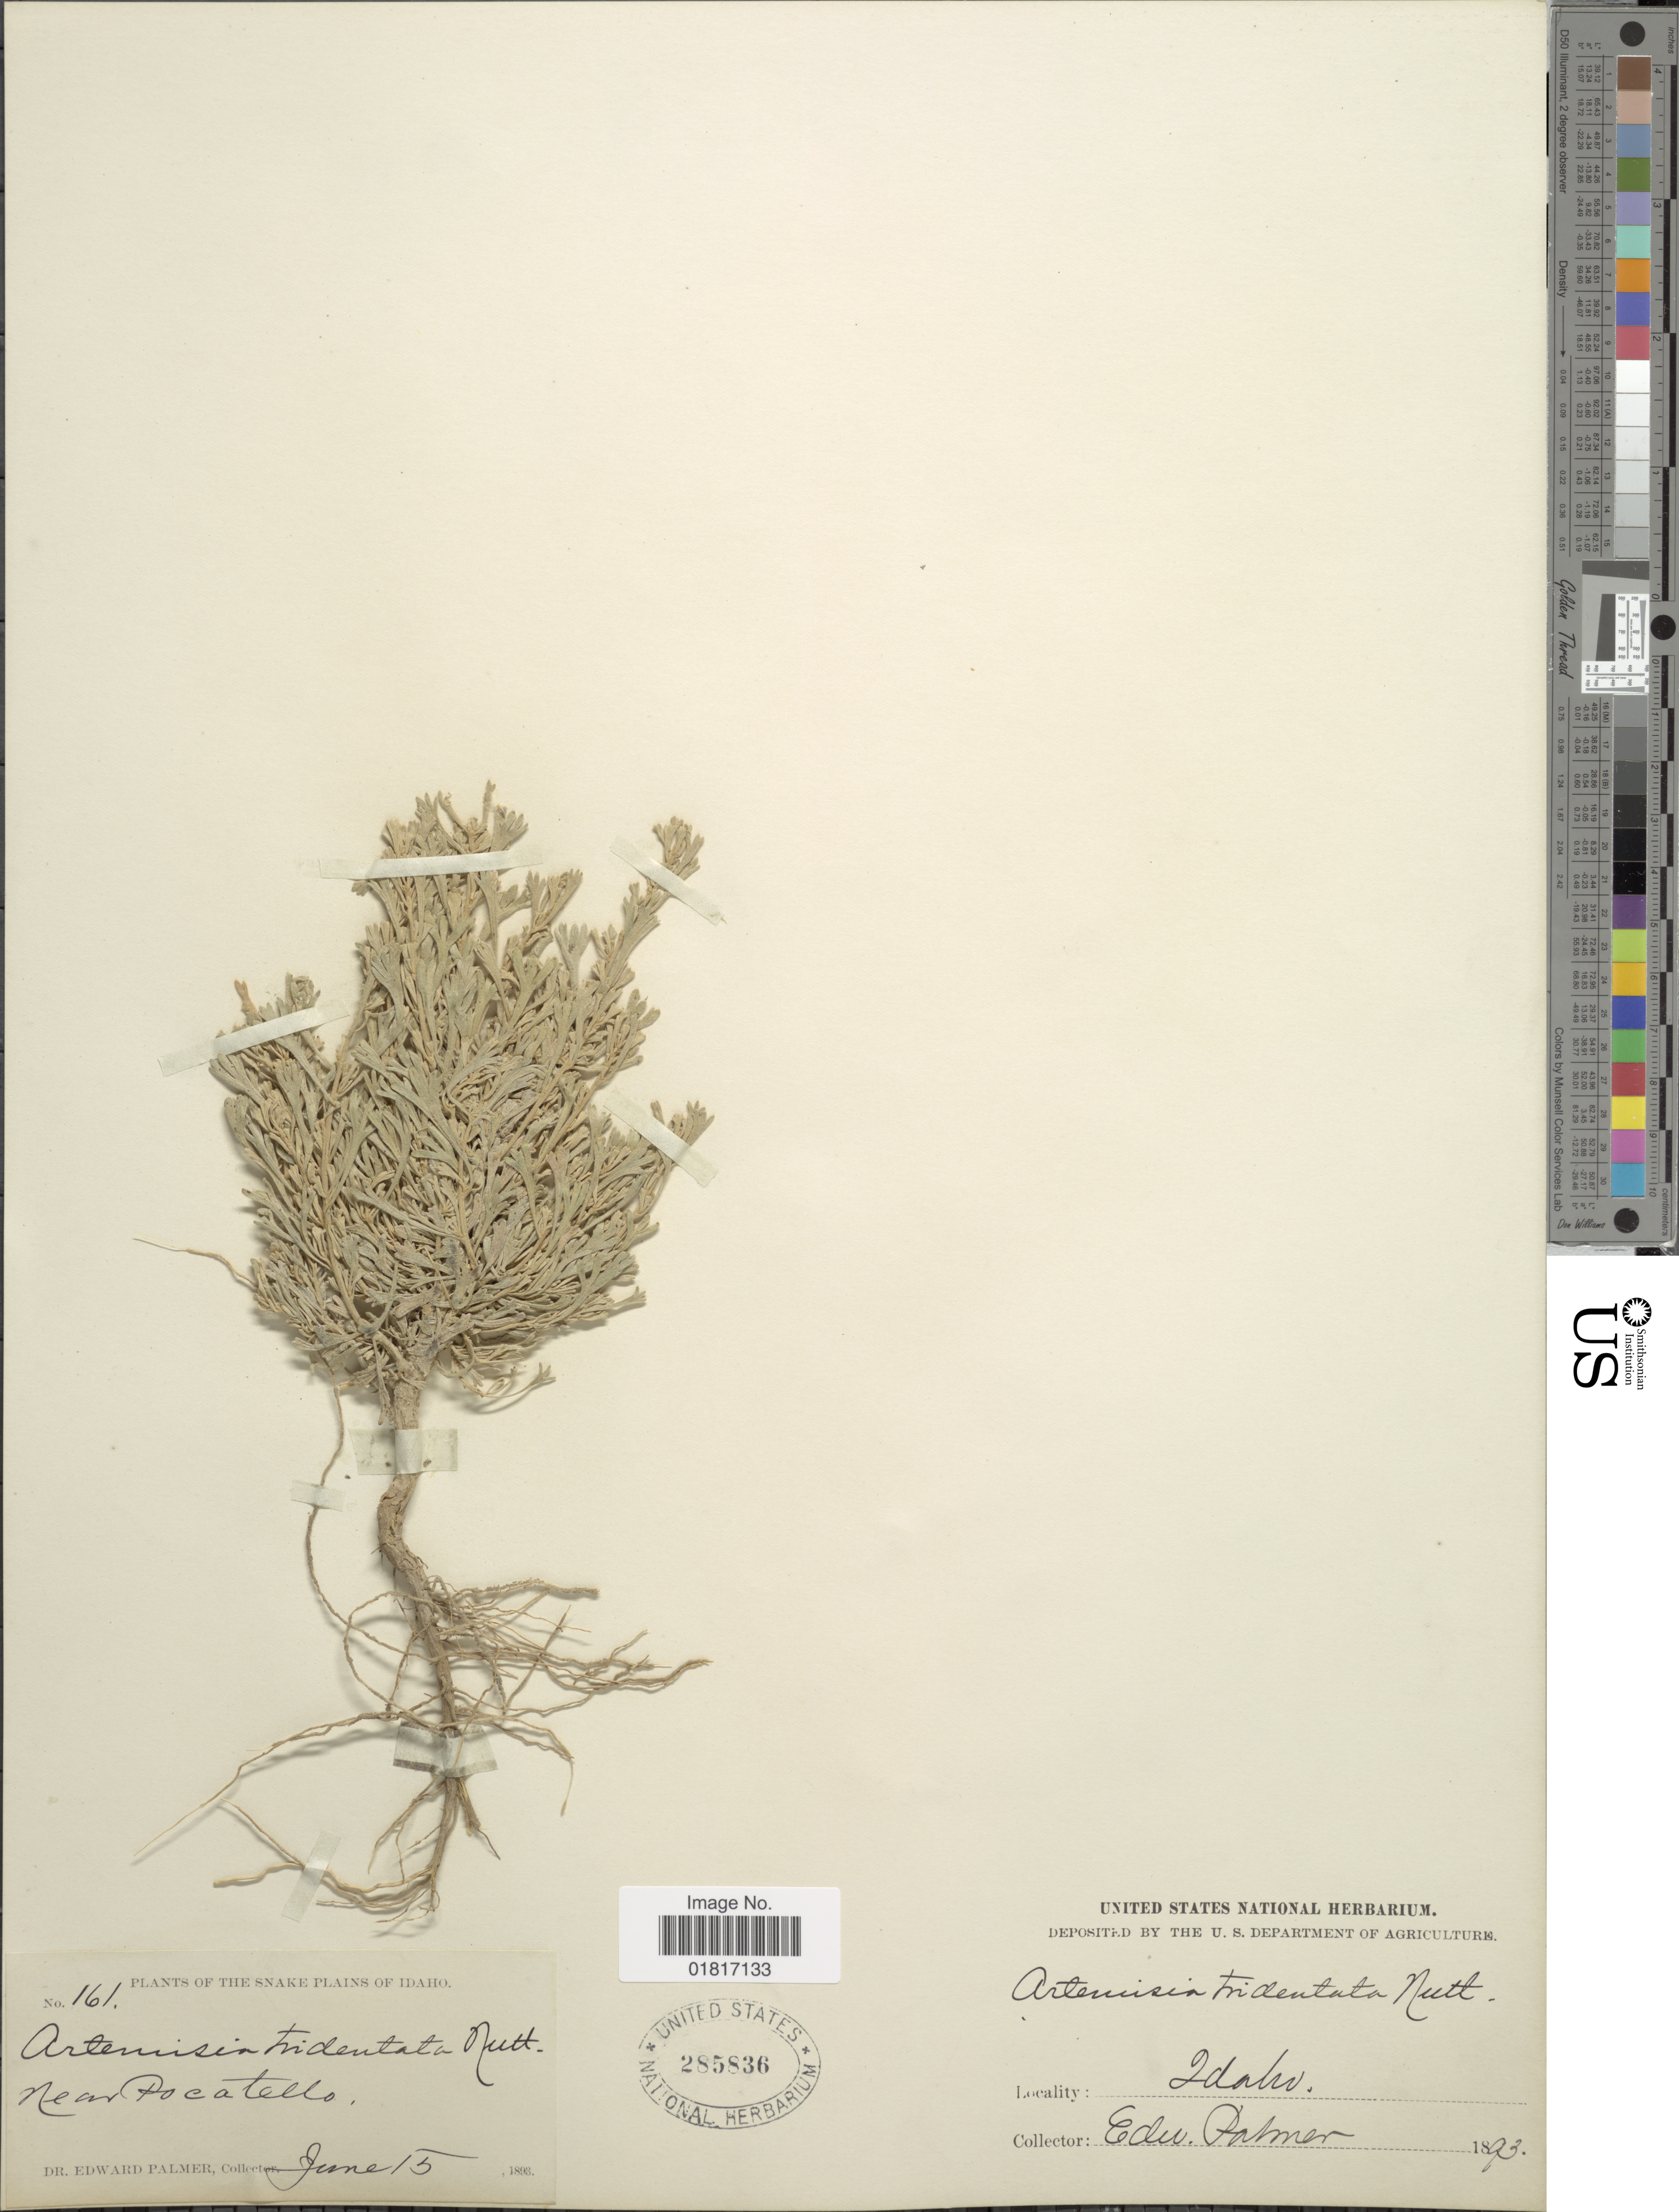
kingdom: Plantae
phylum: Tracheophyta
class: Magnoliopsida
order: Asterales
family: Asteraceae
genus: Artemisia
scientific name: Artemisia tridentata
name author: Nutt.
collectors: E. Palmer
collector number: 161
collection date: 1893-06-15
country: United States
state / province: Idaho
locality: The Snake Plains of Idaho, Near Pocatello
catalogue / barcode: US 285836